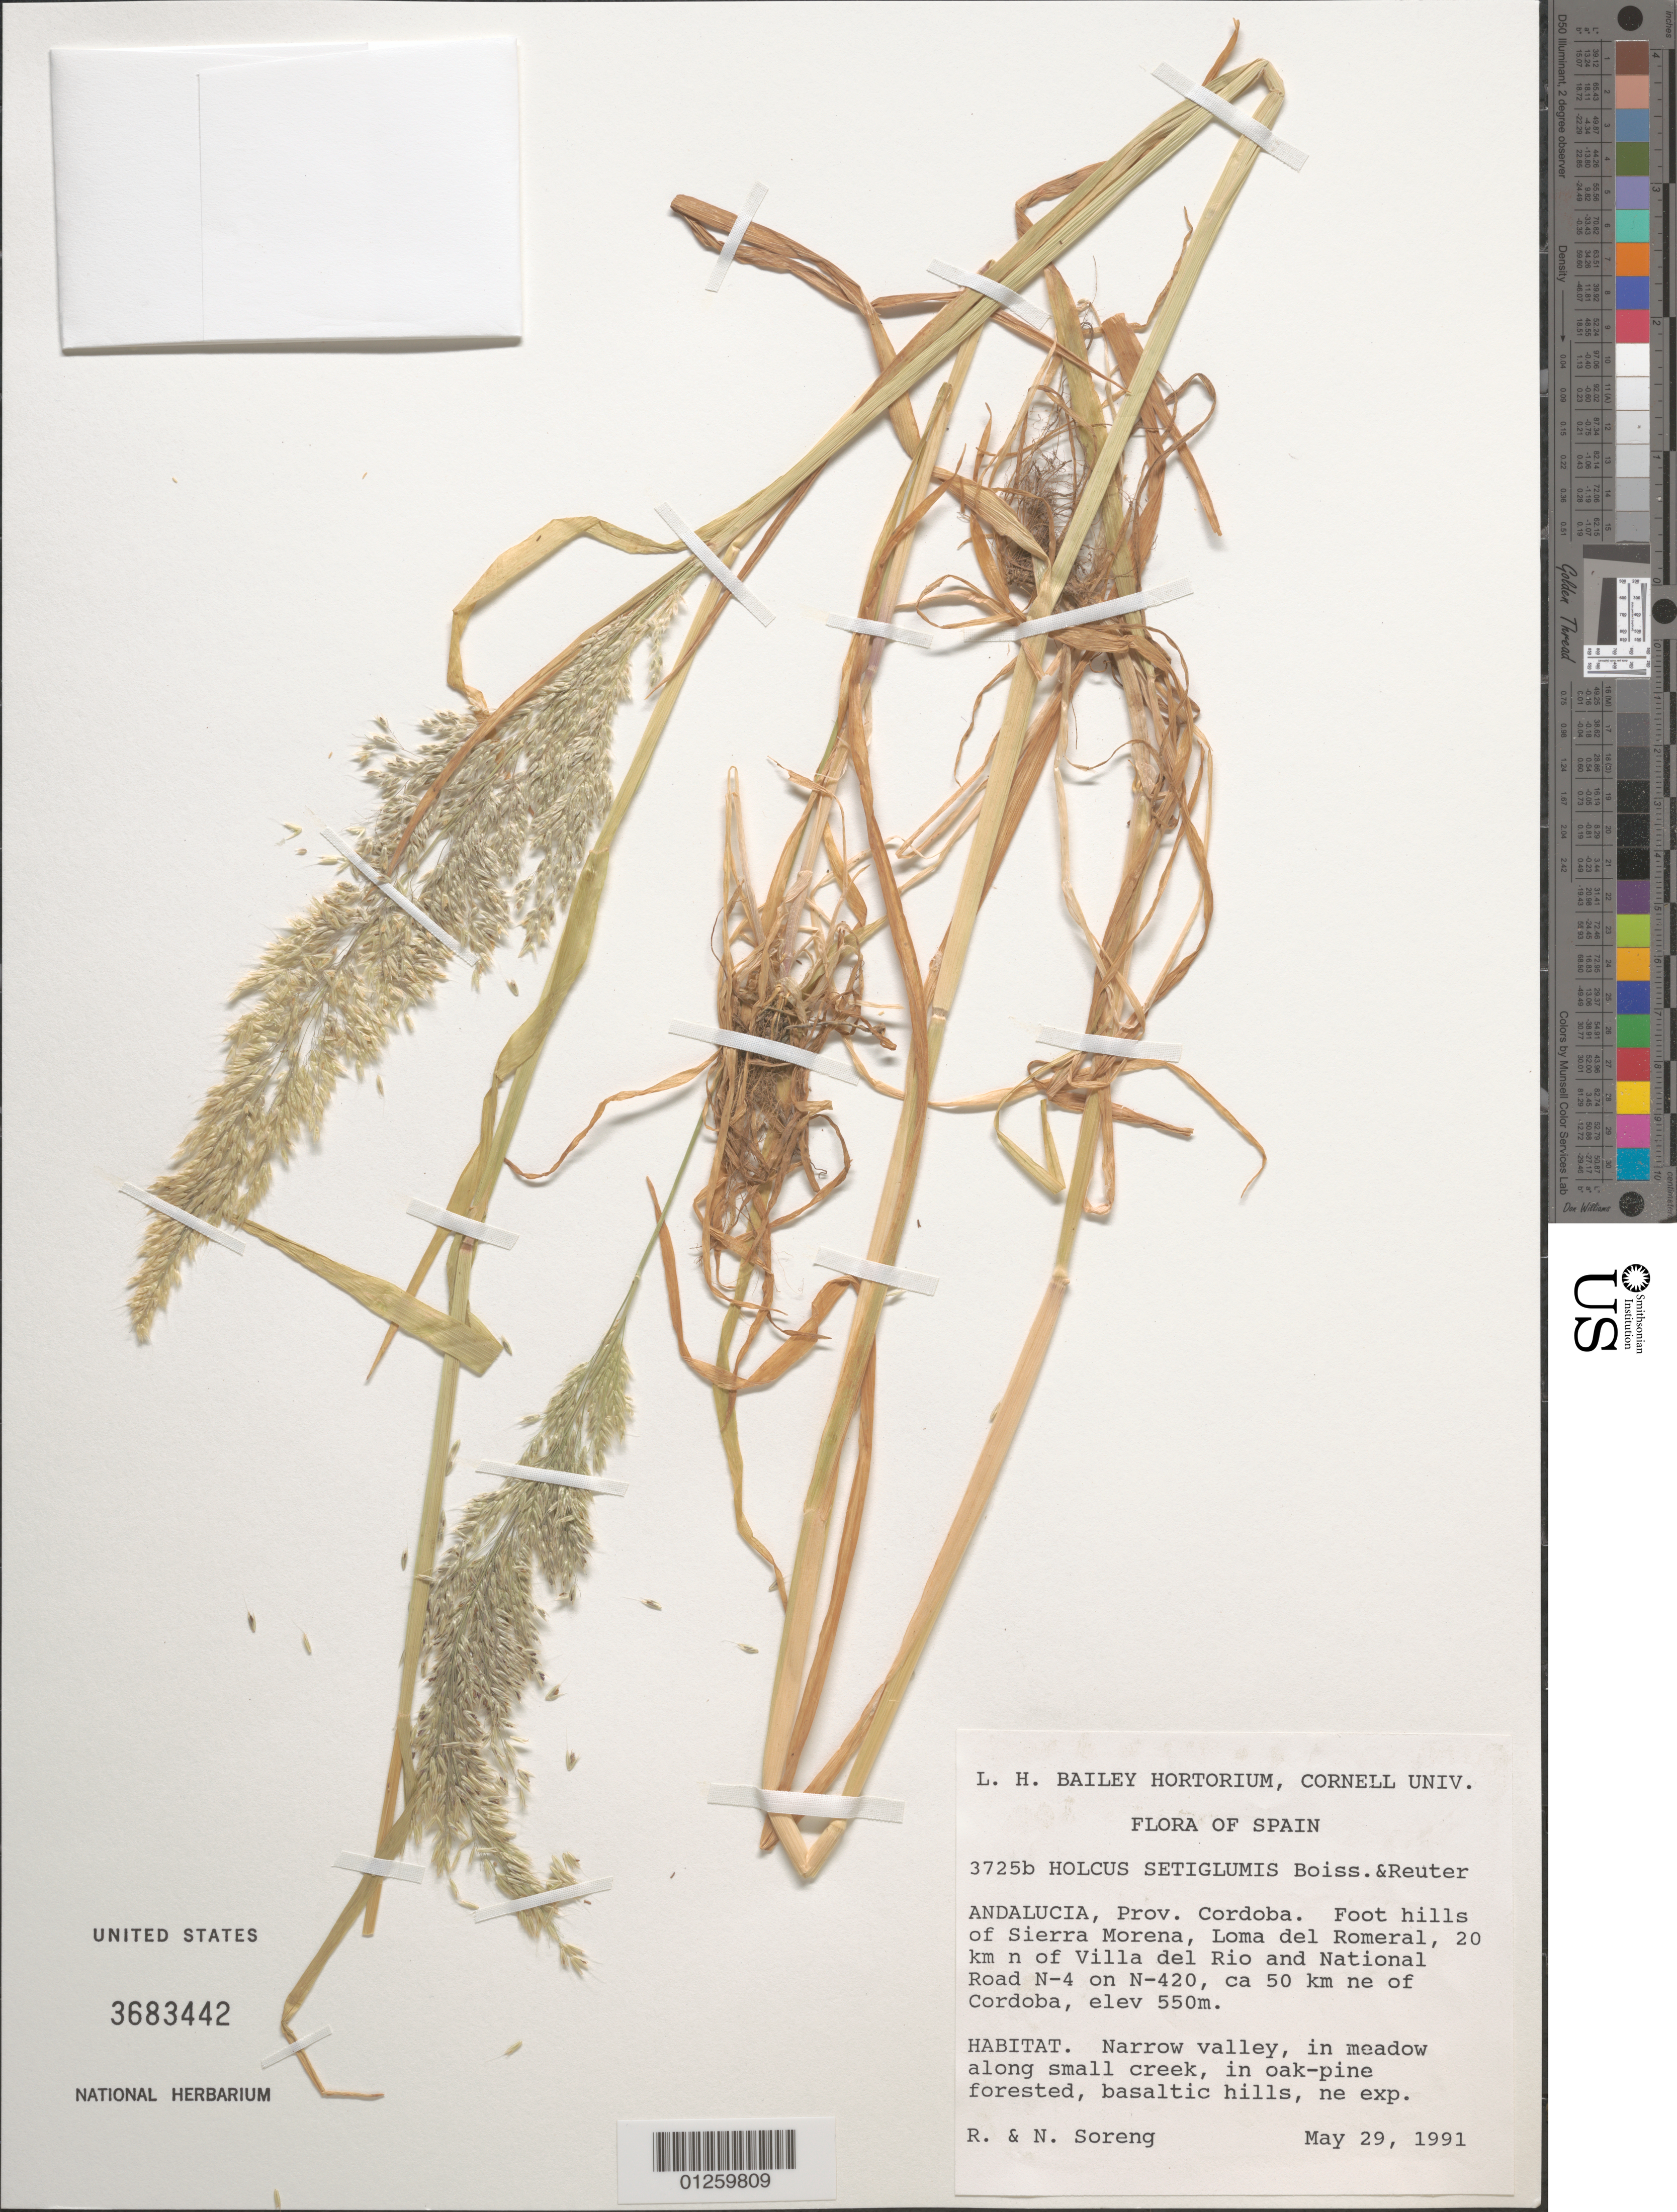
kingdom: Plantae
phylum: Tracheophyta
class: Liliopsida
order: Poales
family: Poaceae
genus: Holcus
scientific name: Holcus setiglumis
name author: Boiss. & Reut.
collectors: R. J. Soreng & N. L. Soreng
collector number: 3725-b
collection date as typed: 29 May 1991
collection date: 1991-05-29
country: Spain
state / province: Andalucia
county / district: Cordoba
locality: Foot hills of Sierra Morena, Loma del Romeral, 20 km N of Villa del Rio and National Road N-4 on N-420, ca 50 km NE of Cordoba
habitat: Narrow valley, in meadow along small creek, in oak-pine forested, basaltic hills, ne exp.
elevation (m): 550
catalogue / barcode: US 3683442